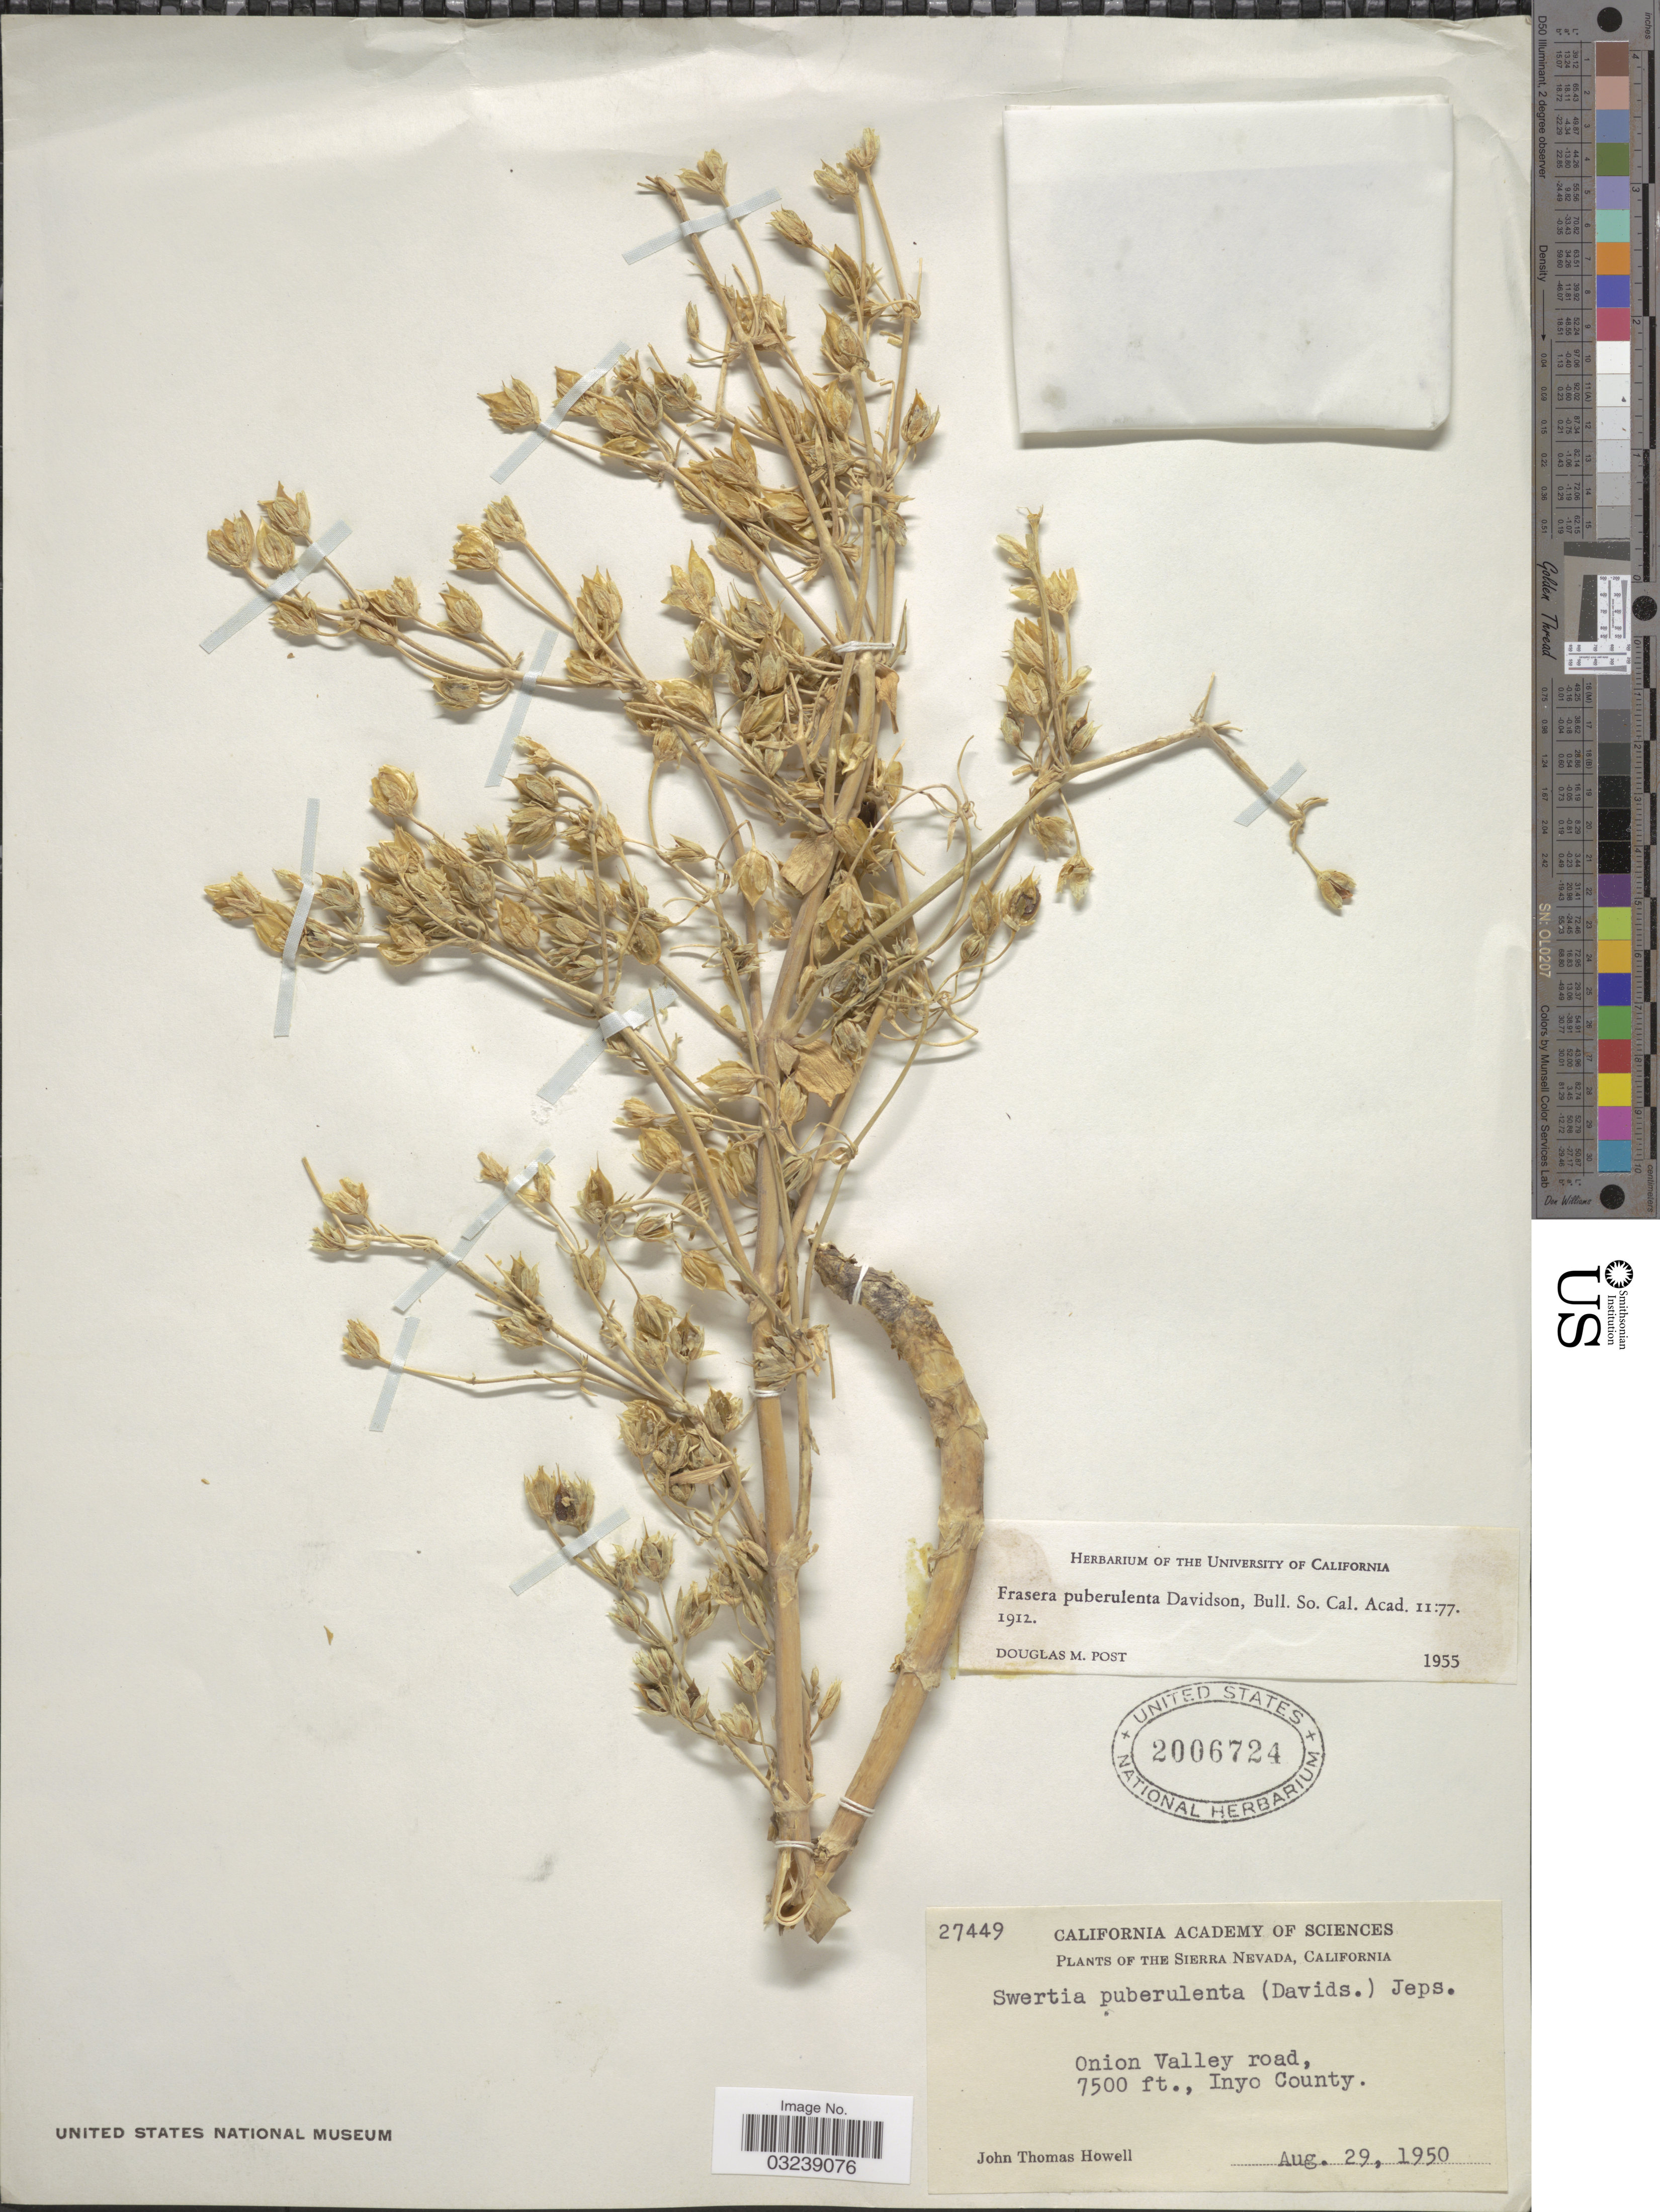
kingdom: Plantae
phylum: Tracheophyta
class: Magnoliopsida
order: Gentianales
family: Gentianaceae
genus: Frasera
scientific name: Frasera puberulenta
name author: Davidson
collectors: J. T. Howell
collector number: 27449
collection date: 1950-08-29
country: United States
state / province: California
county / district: Inyo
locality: The Sierra Nevada. Onion Valley road. Inyo County.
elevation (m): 2286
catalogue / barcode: US 2006724